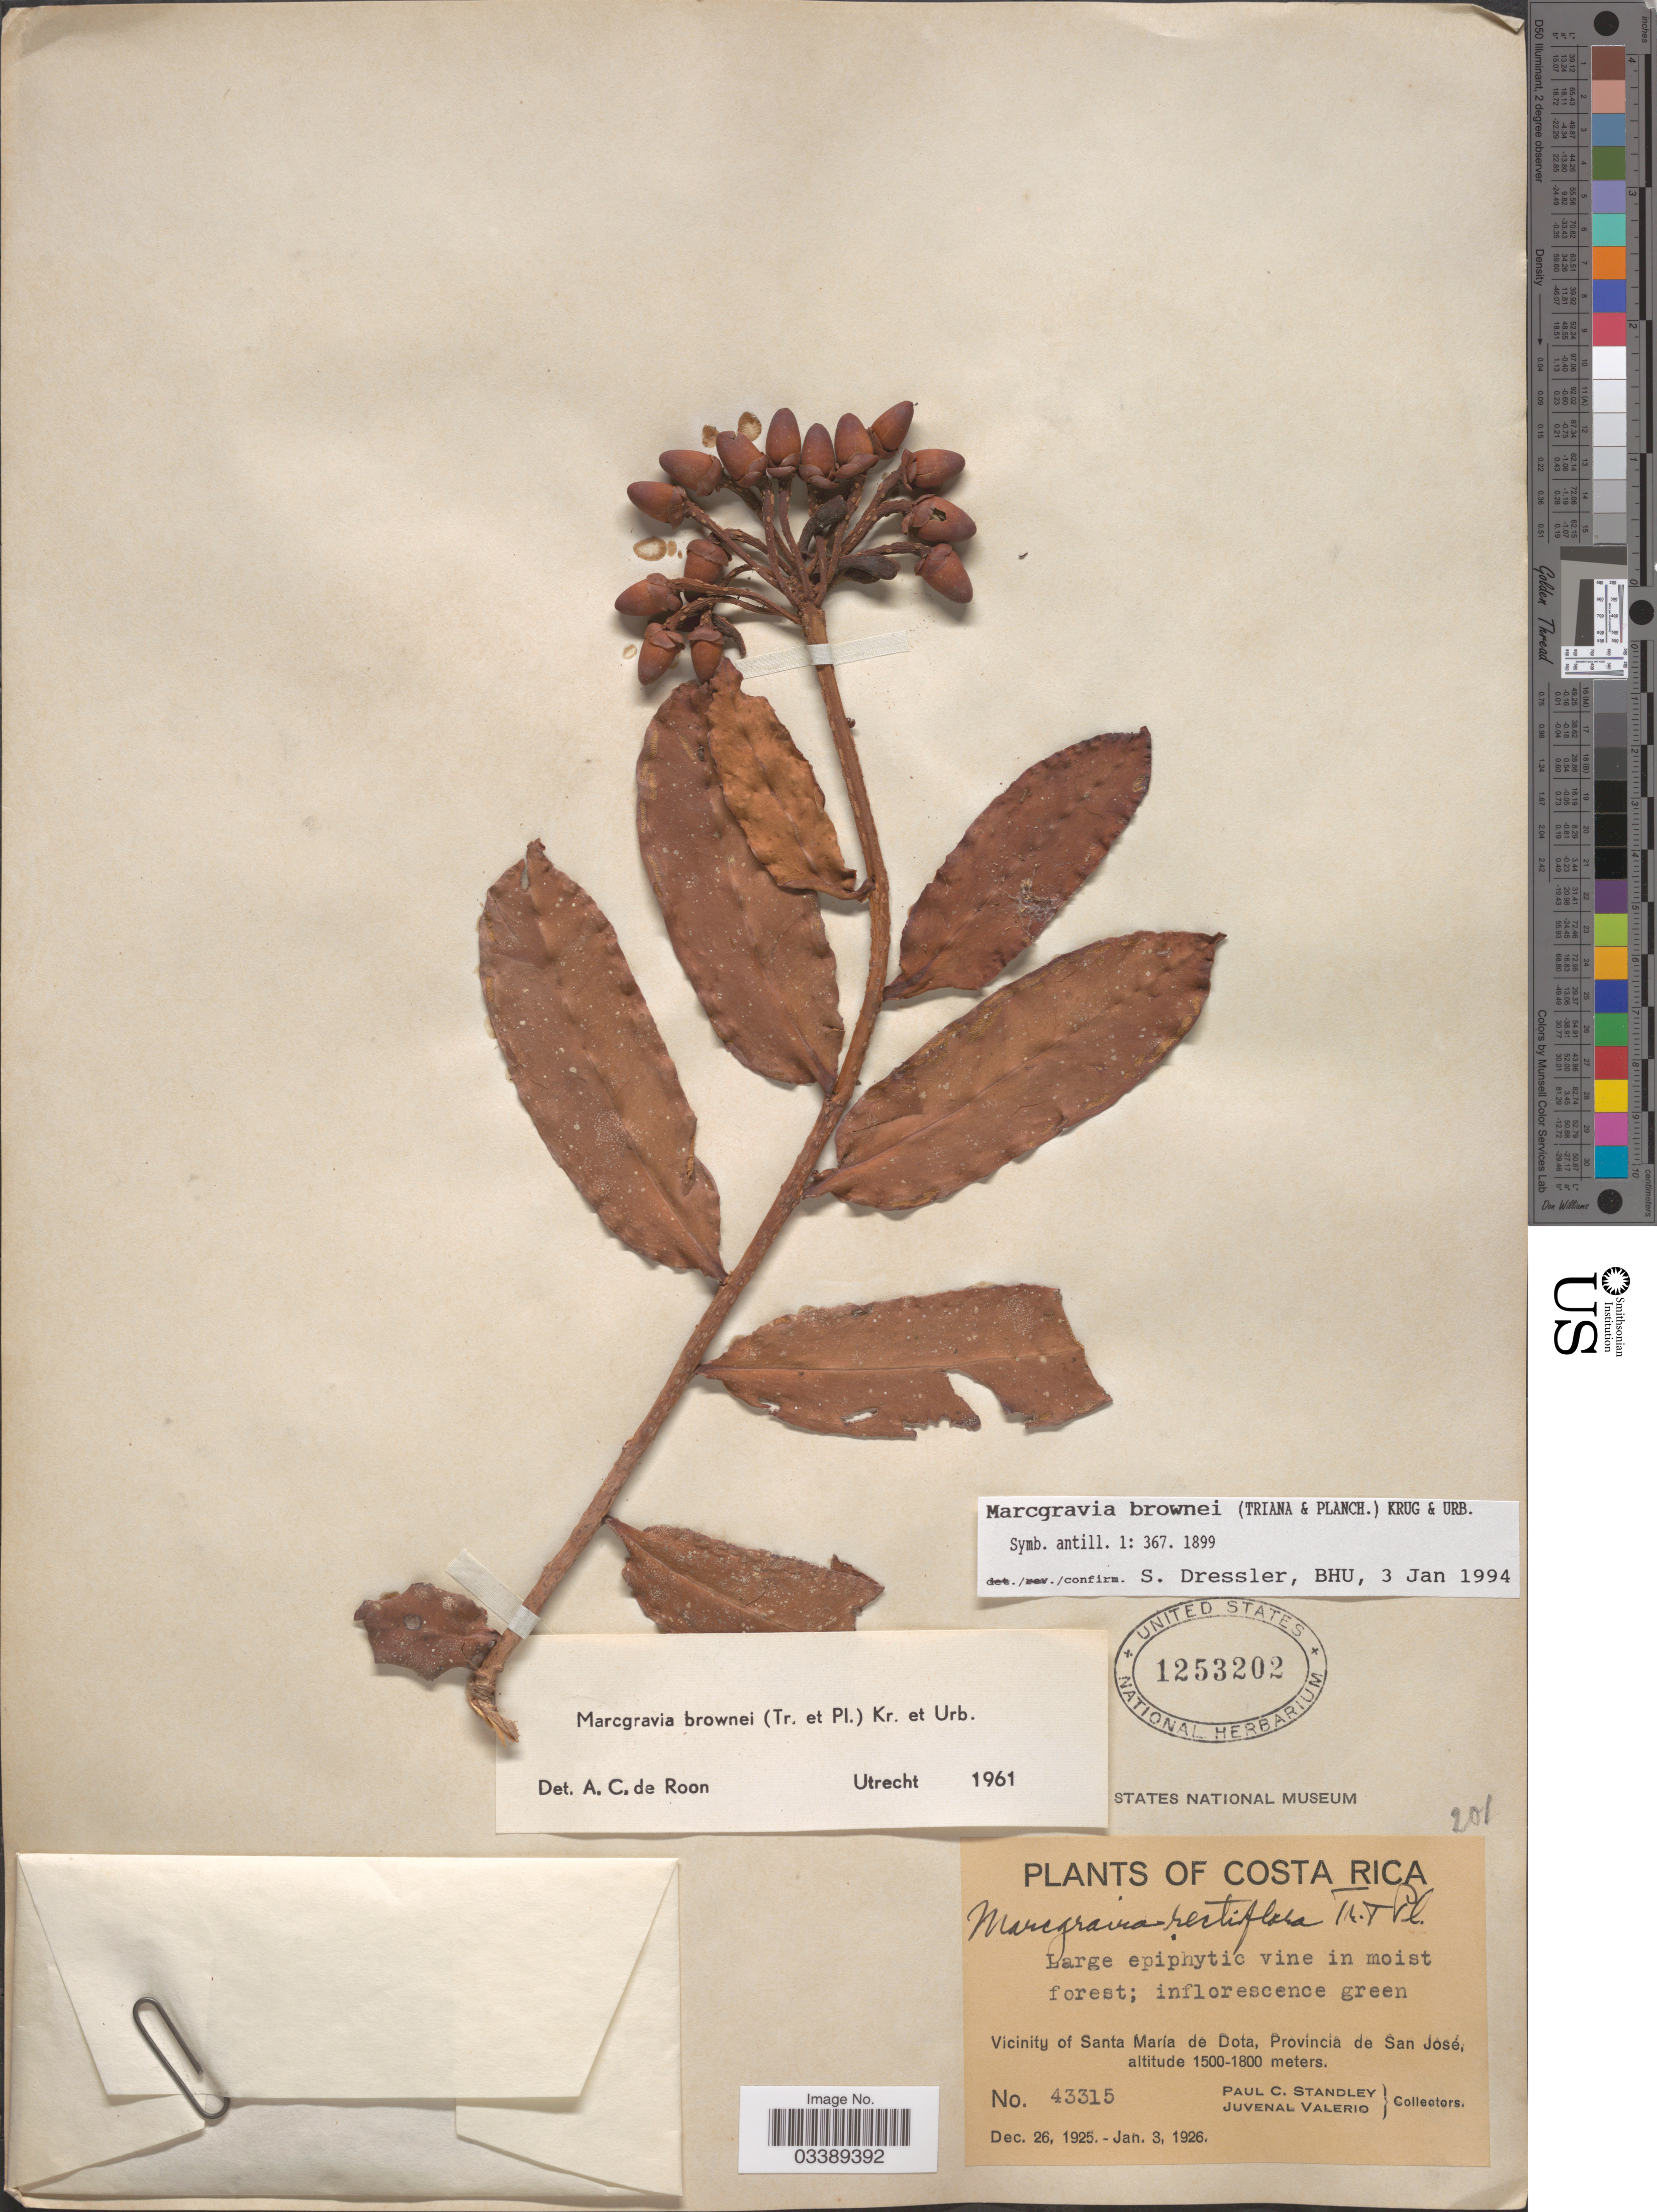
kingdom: Plantae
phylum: Tracheophyta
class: Magnoliopsida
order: Ericales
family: Marcgraviaceae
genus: Marcgravia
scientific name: Marcgravia brownei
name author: (Triana & Planch.) Krug & Urb.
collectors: P. C. Standley & J. Valerio R.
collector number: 43315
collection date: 1925-12-26/1926-01-03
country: Costa Rica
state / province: San José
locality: Vicinity of Santa Maria de Dota.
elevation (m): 1500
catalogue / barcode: US 1253202